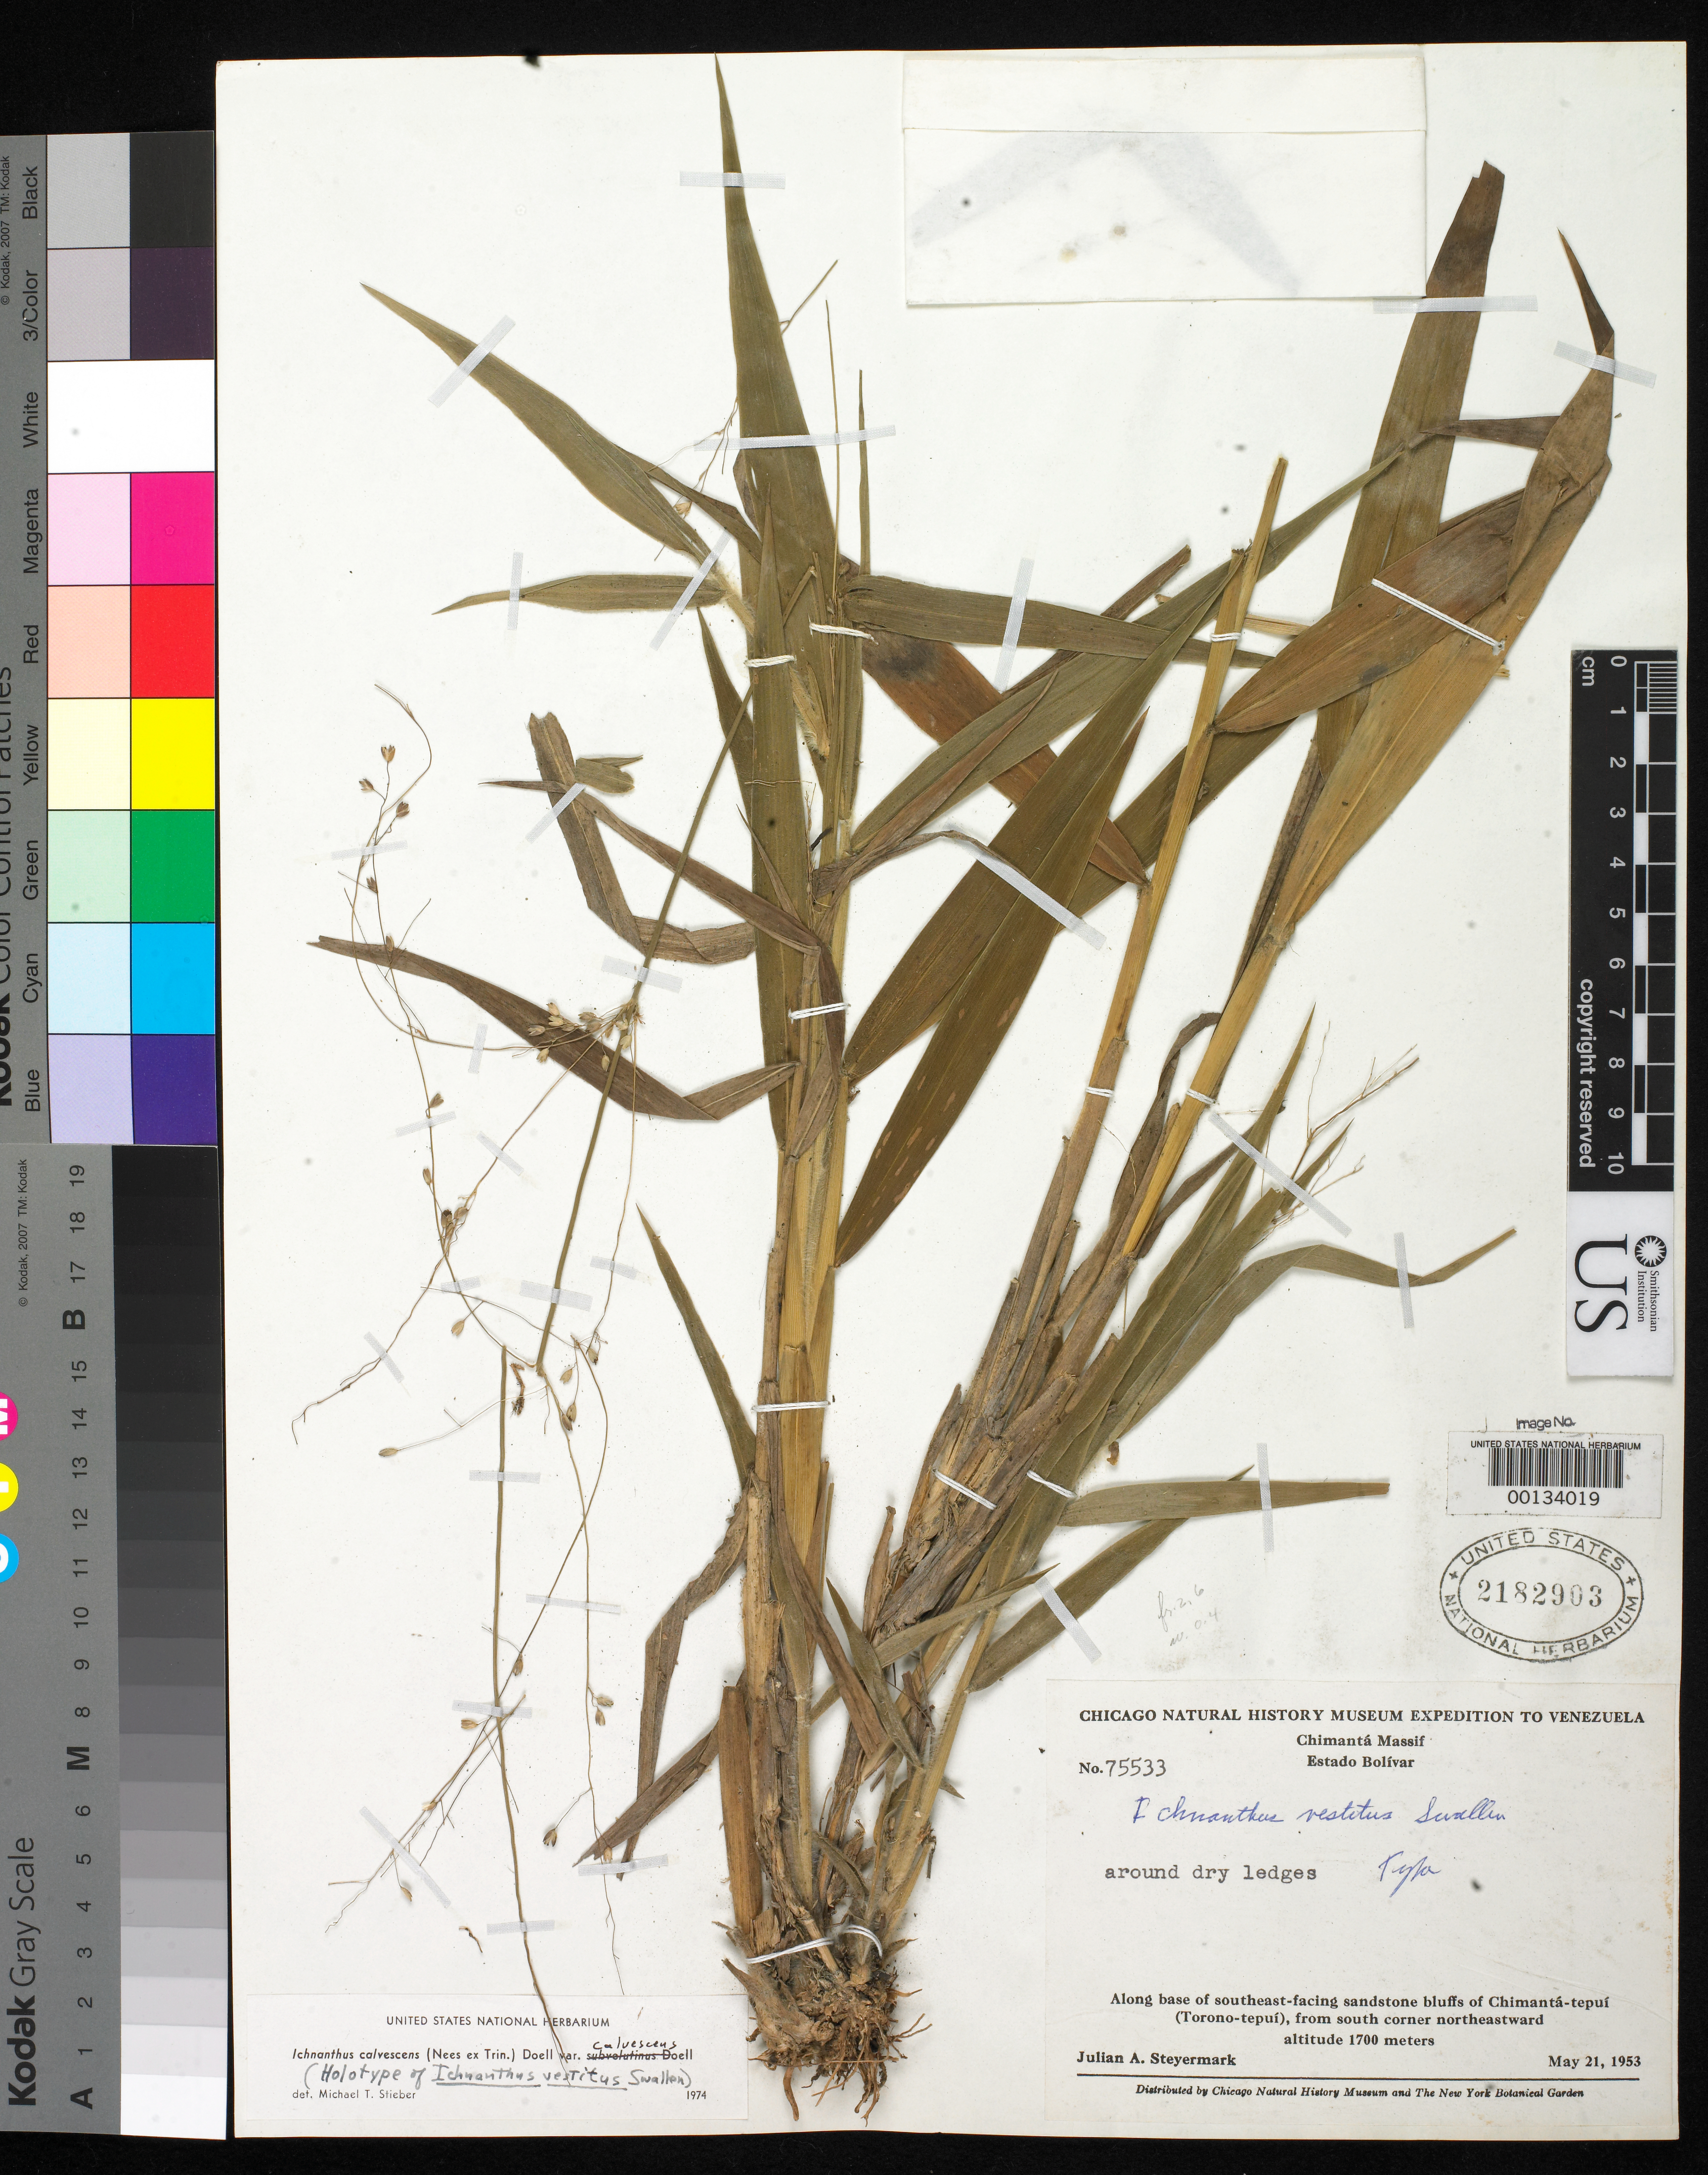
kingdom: Plantae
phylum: Tracheophyta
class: Liliopsida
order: Poales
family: Poaceae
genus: Ichnanthus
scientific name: Ichnanthus vestitus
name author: Swallen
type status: Holotype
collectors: J. Steyermark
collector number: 75533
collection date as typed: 21 May 1953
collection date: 1953-05-21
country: Venezuela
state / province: Bolivar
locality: Along base of SE facing bluffs of Chimanta.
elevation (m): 1700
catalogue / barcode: US 2182903